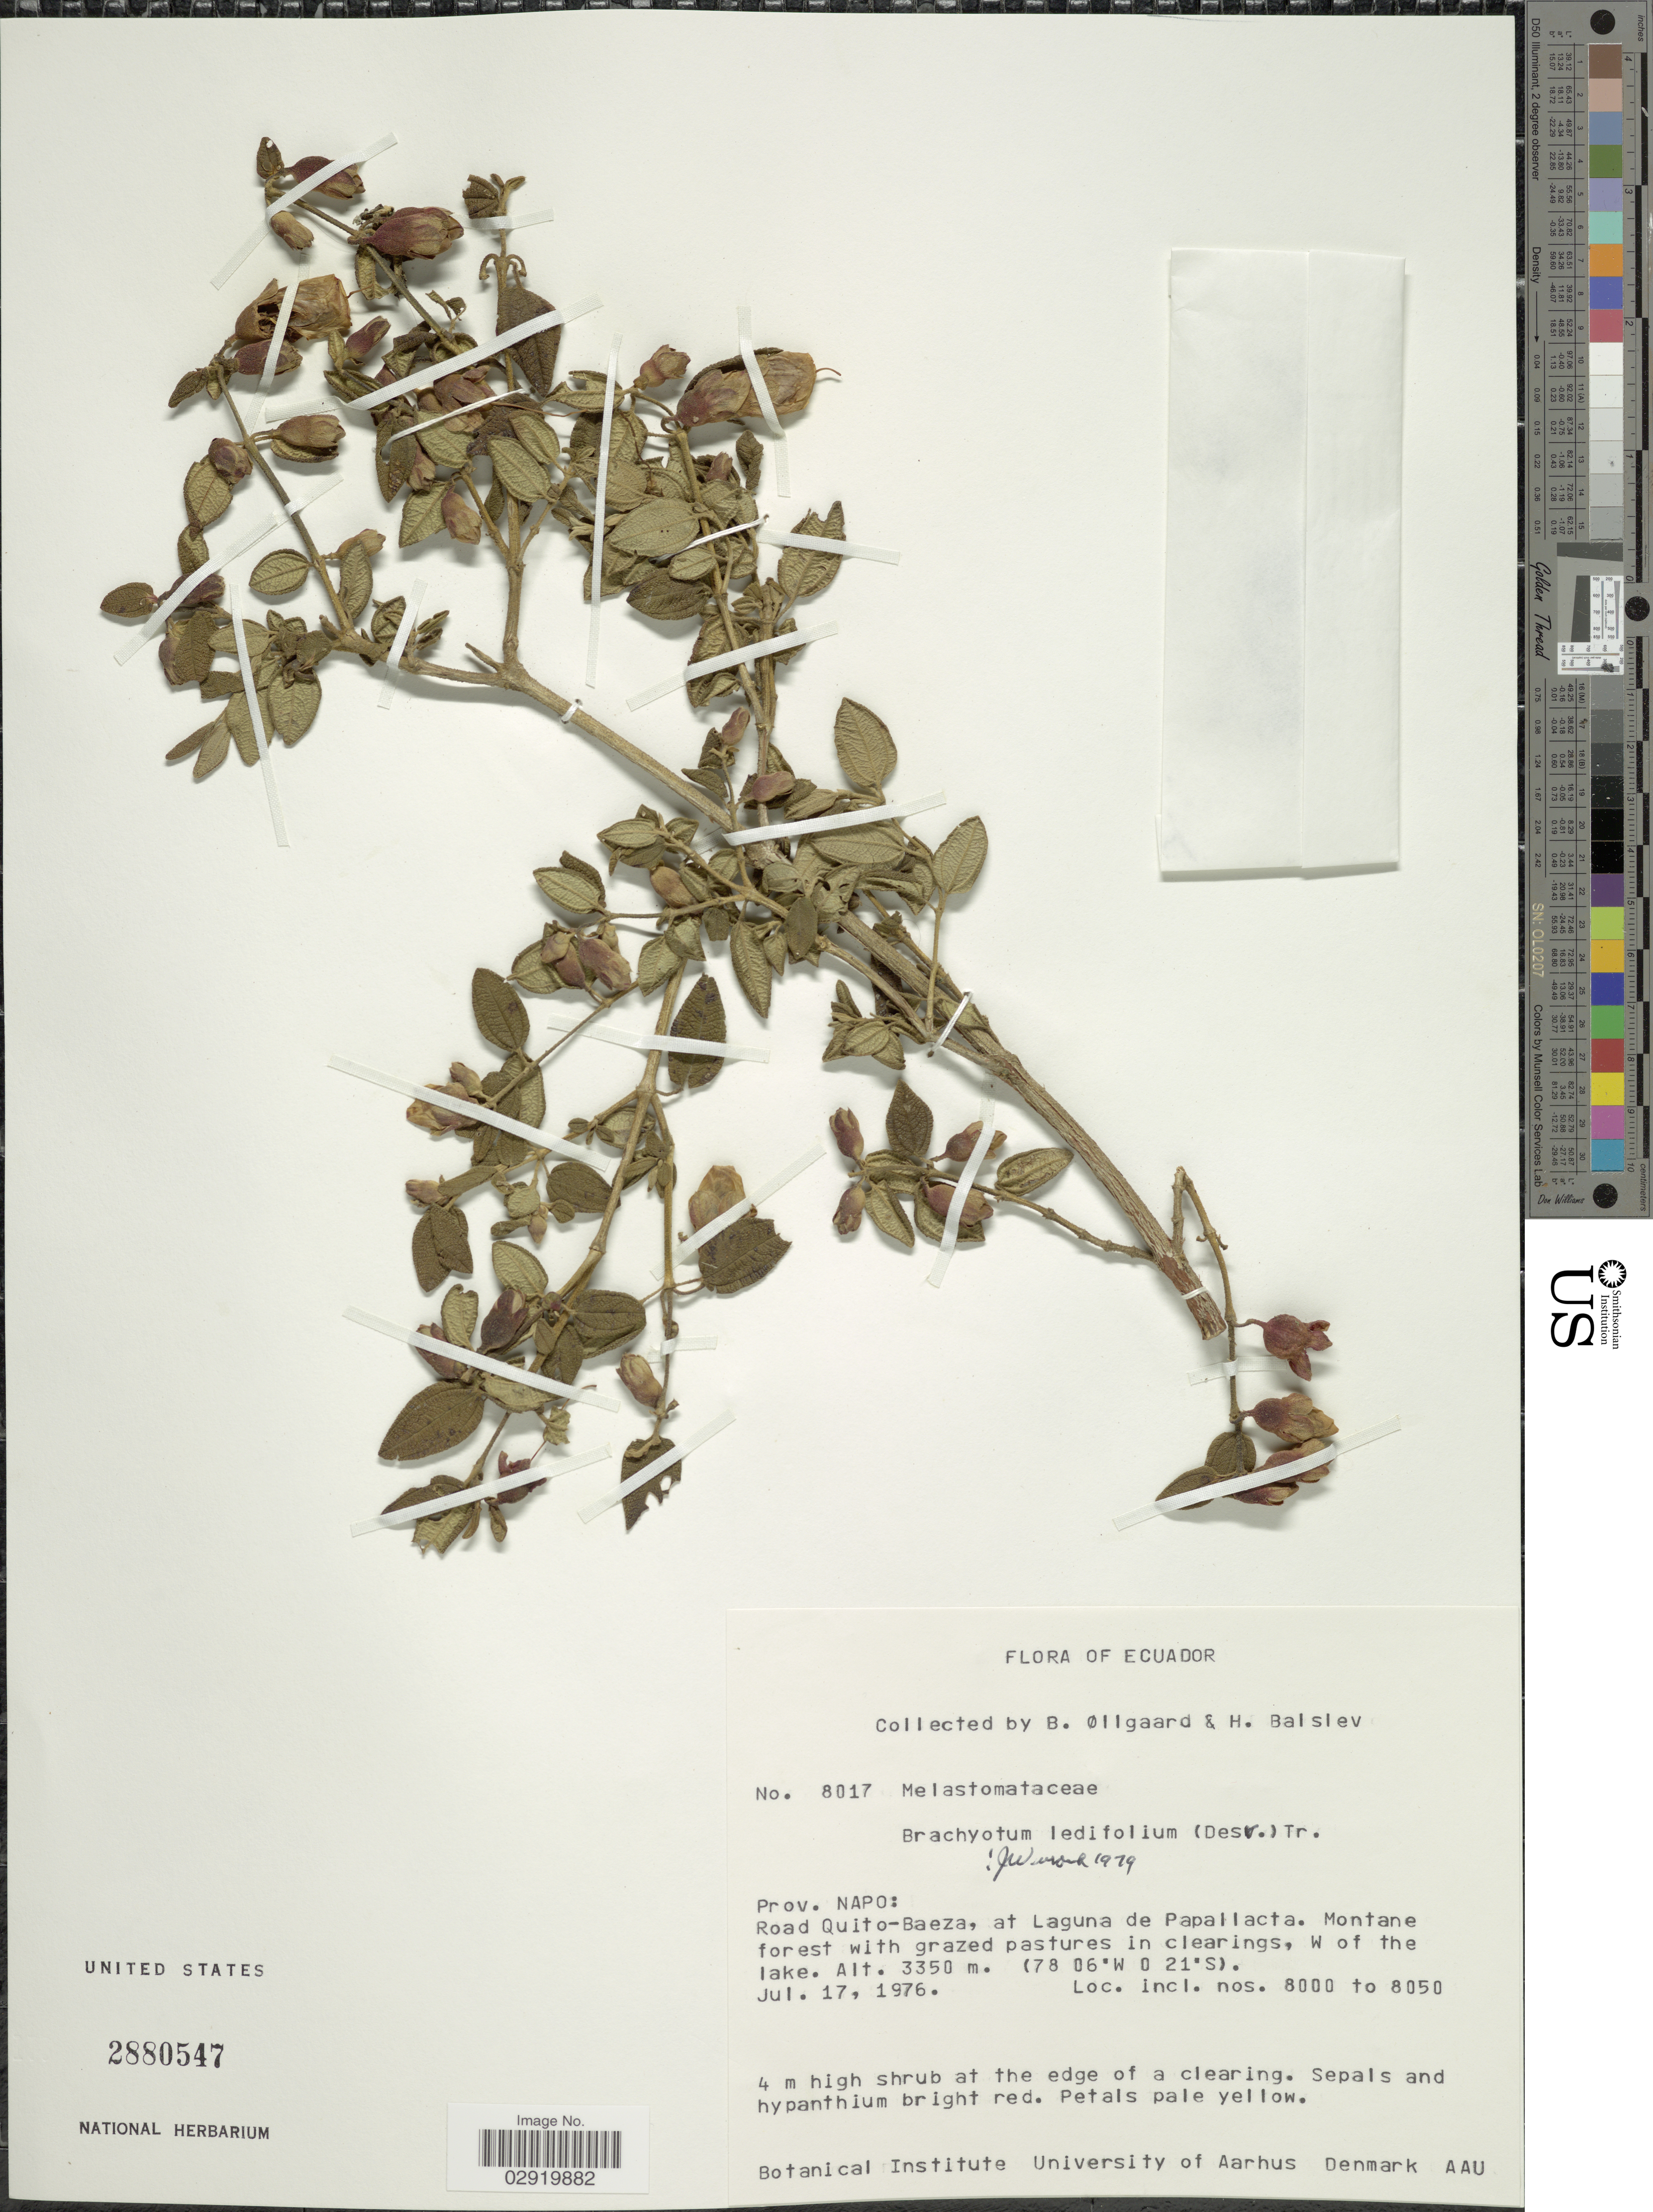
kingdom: Plantae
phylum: Tracheophyta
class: Magnoliopsida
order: Myrtales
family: Melastomataceae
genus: Brachyotum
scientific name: Brachyotum ledifolium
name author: (Desr.) Triana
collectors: B. Øllgaard & H. Balslev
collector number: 8017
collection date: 1976-07-17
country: Ecuador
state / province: Napo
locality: Road Quito-Baeza, at Laguna de Papallacta.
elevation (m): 3350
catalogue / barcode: US 2880547